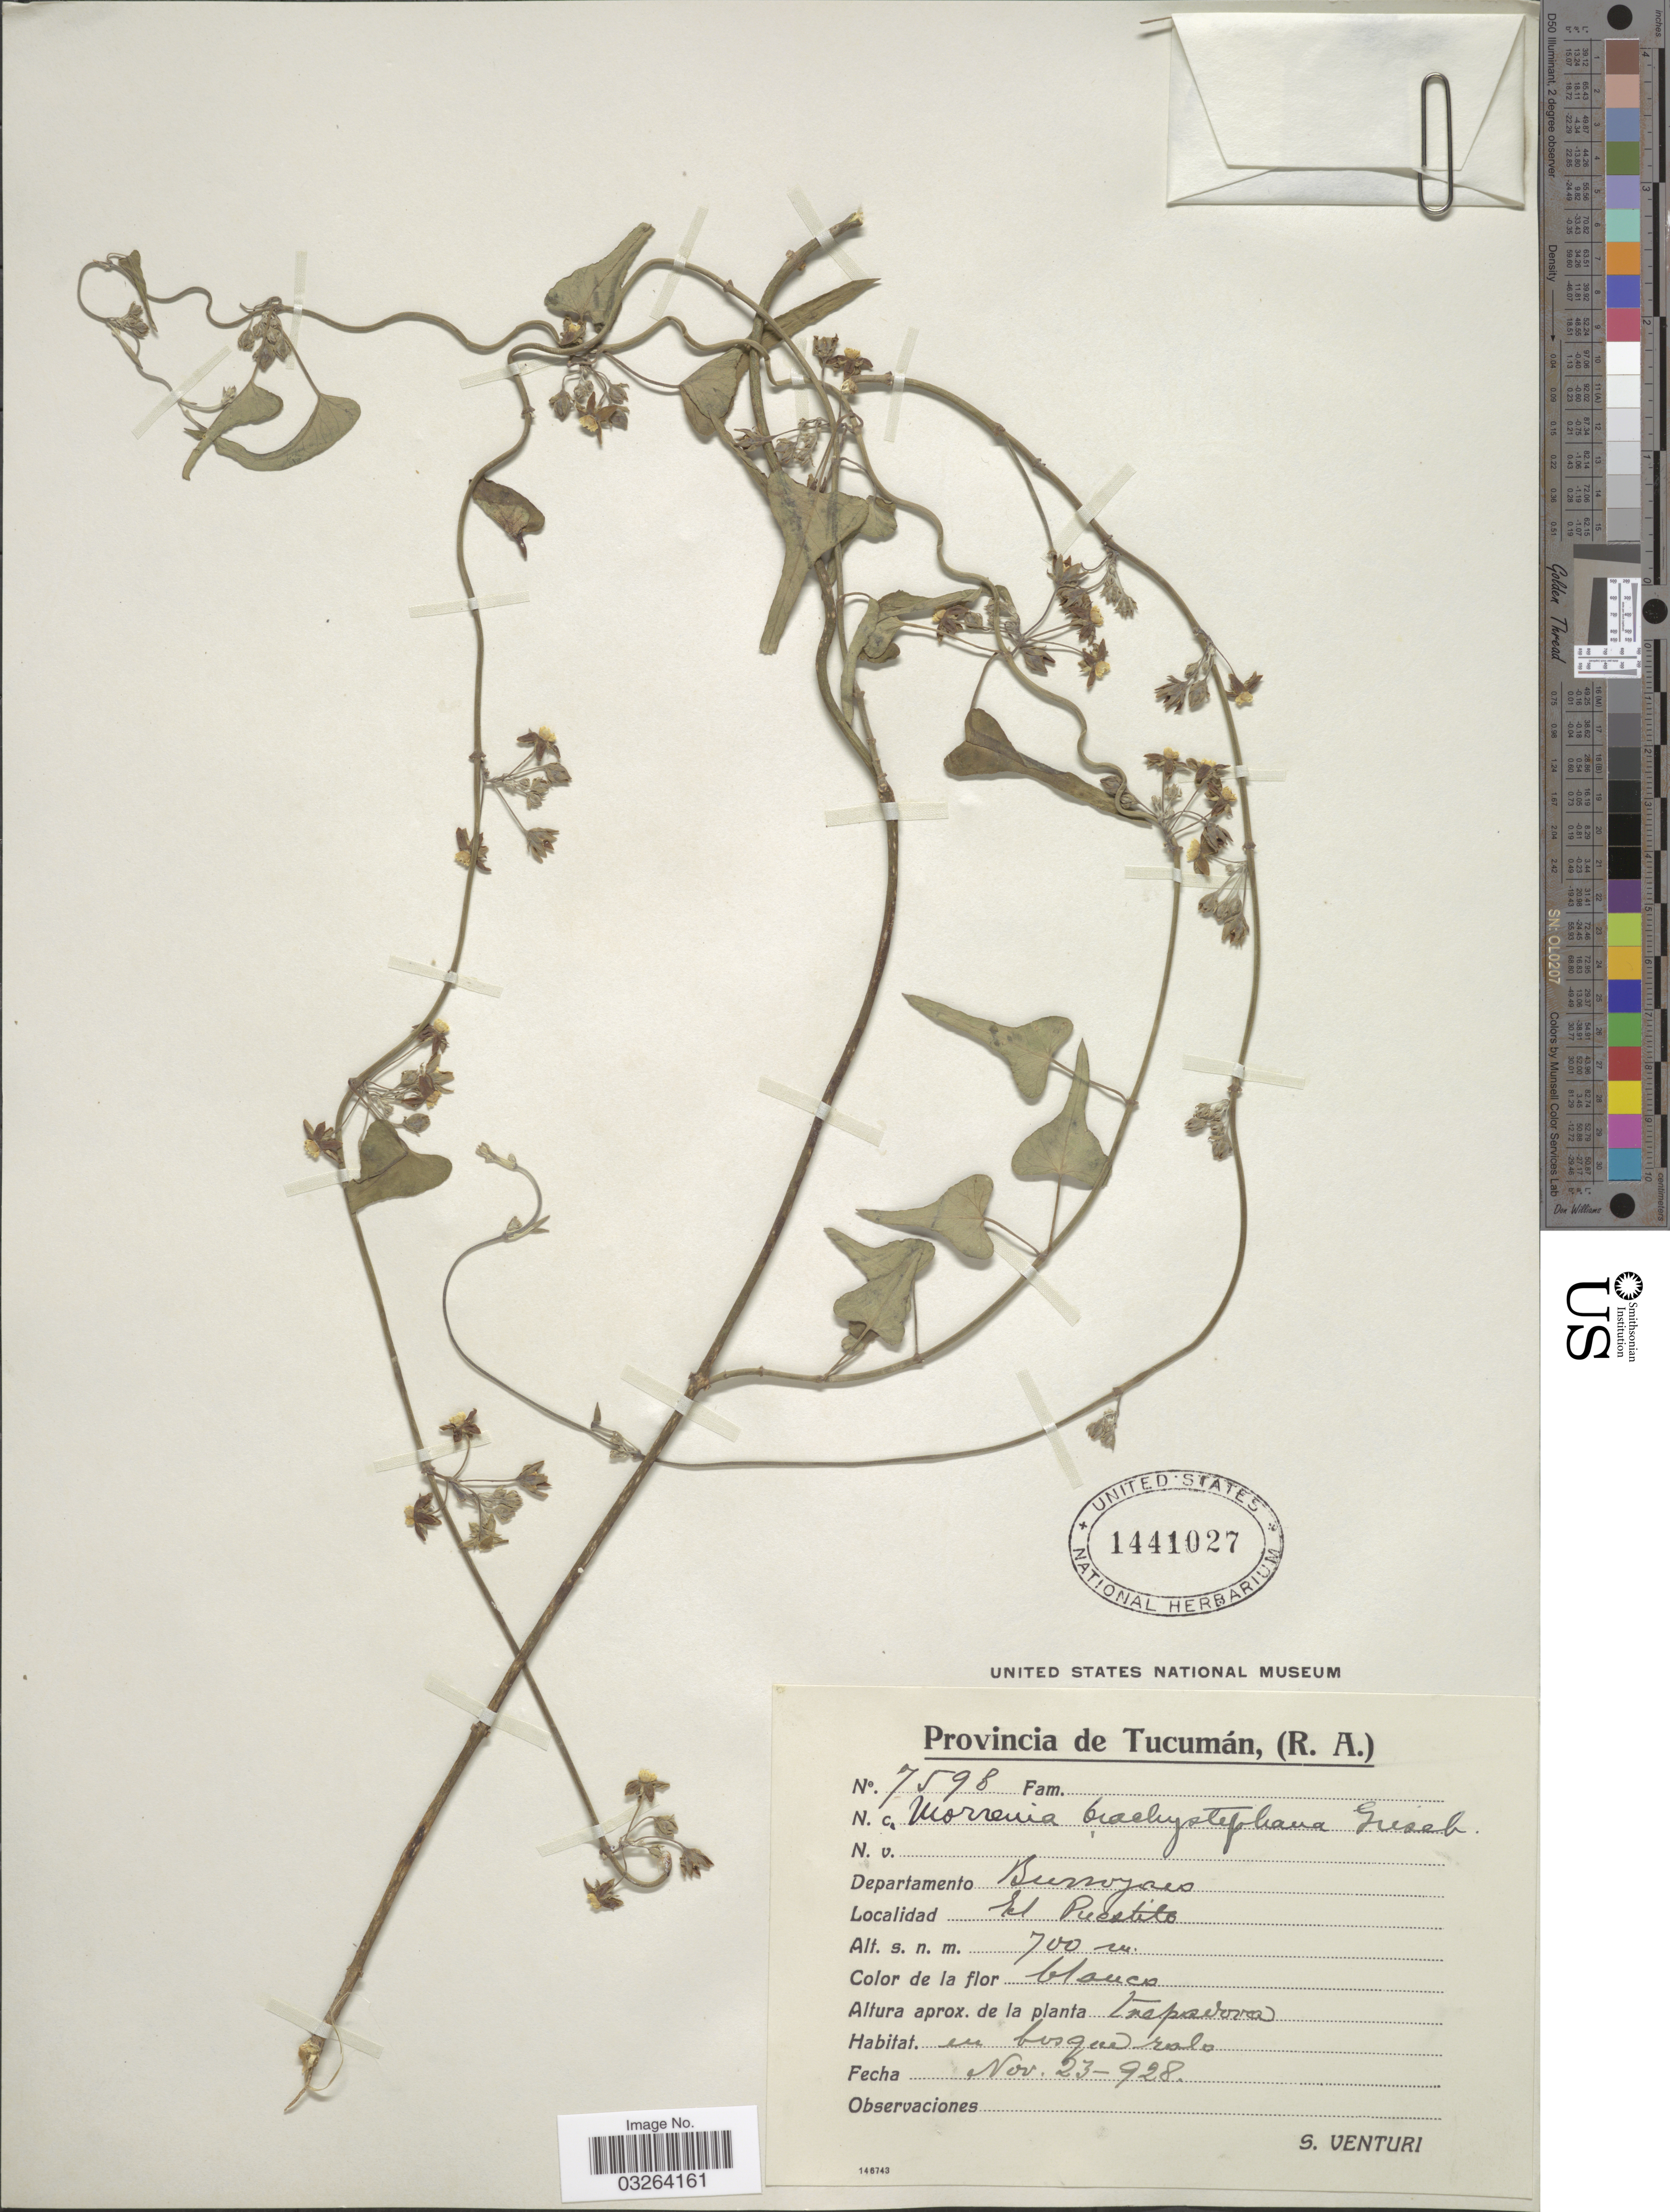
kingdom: Plantae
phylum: Tracheophyta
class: Magnoliopsida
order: Gentianales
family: Apocynaceae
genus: Morrenia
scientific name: Morrenia brachystephana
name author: Griseb.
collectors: S. Venturi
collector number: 7598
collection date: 1928-11-23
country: Argentina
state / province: Tucuman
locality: Provincia de Tucumán, (R. A.). Departamento Burroyaco. El Puestito.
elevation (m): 700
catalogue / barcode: US 1441027